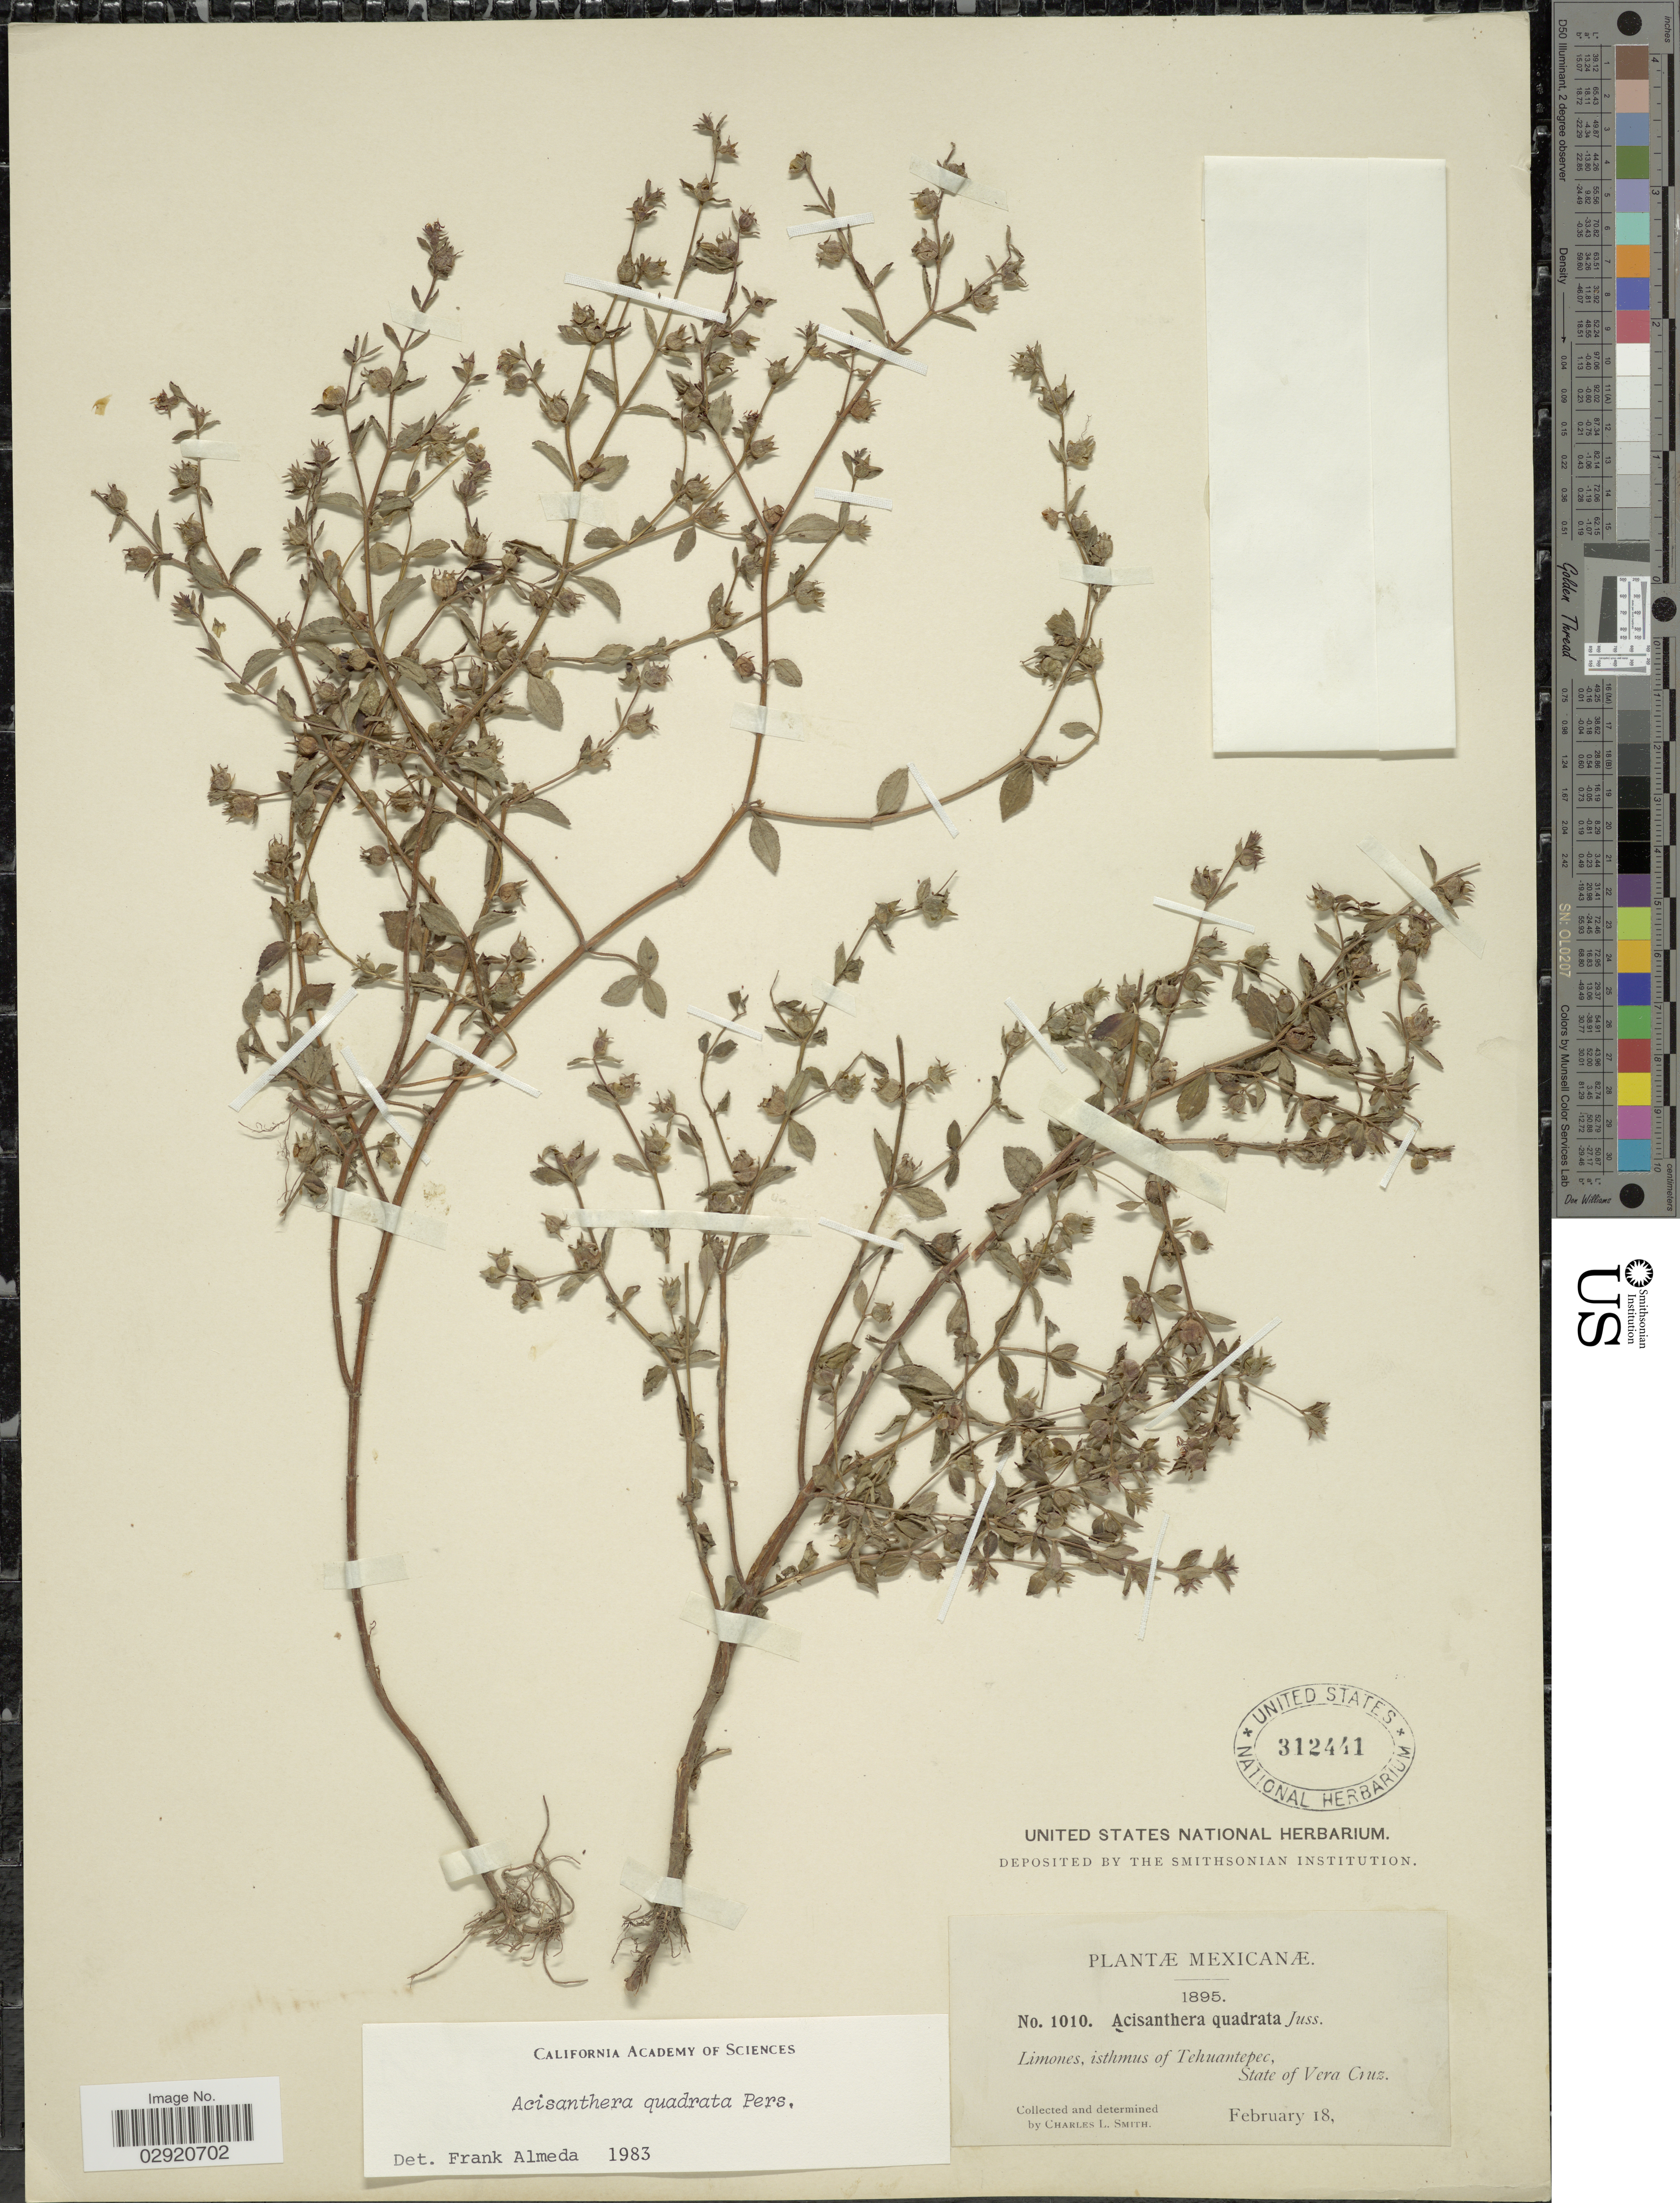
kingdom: Plantae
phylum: Tracheophyta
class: Magnoliopsida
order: Myrtales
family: Melastomataceae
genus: Acisanthera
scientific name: Acisanthera erecta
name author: Gleason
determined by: Nunes da Silva, Diego, (RB), Jardim Botanico do Rio de Janeiro - Herbario (BRAZIL)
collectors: C. L. Smith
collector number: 1010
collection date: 1895-02-18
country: Mexico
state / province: Veracruz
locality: Limones, isthmus of Tehuantepec, State of Vera Cruz.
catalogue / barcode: US 312441